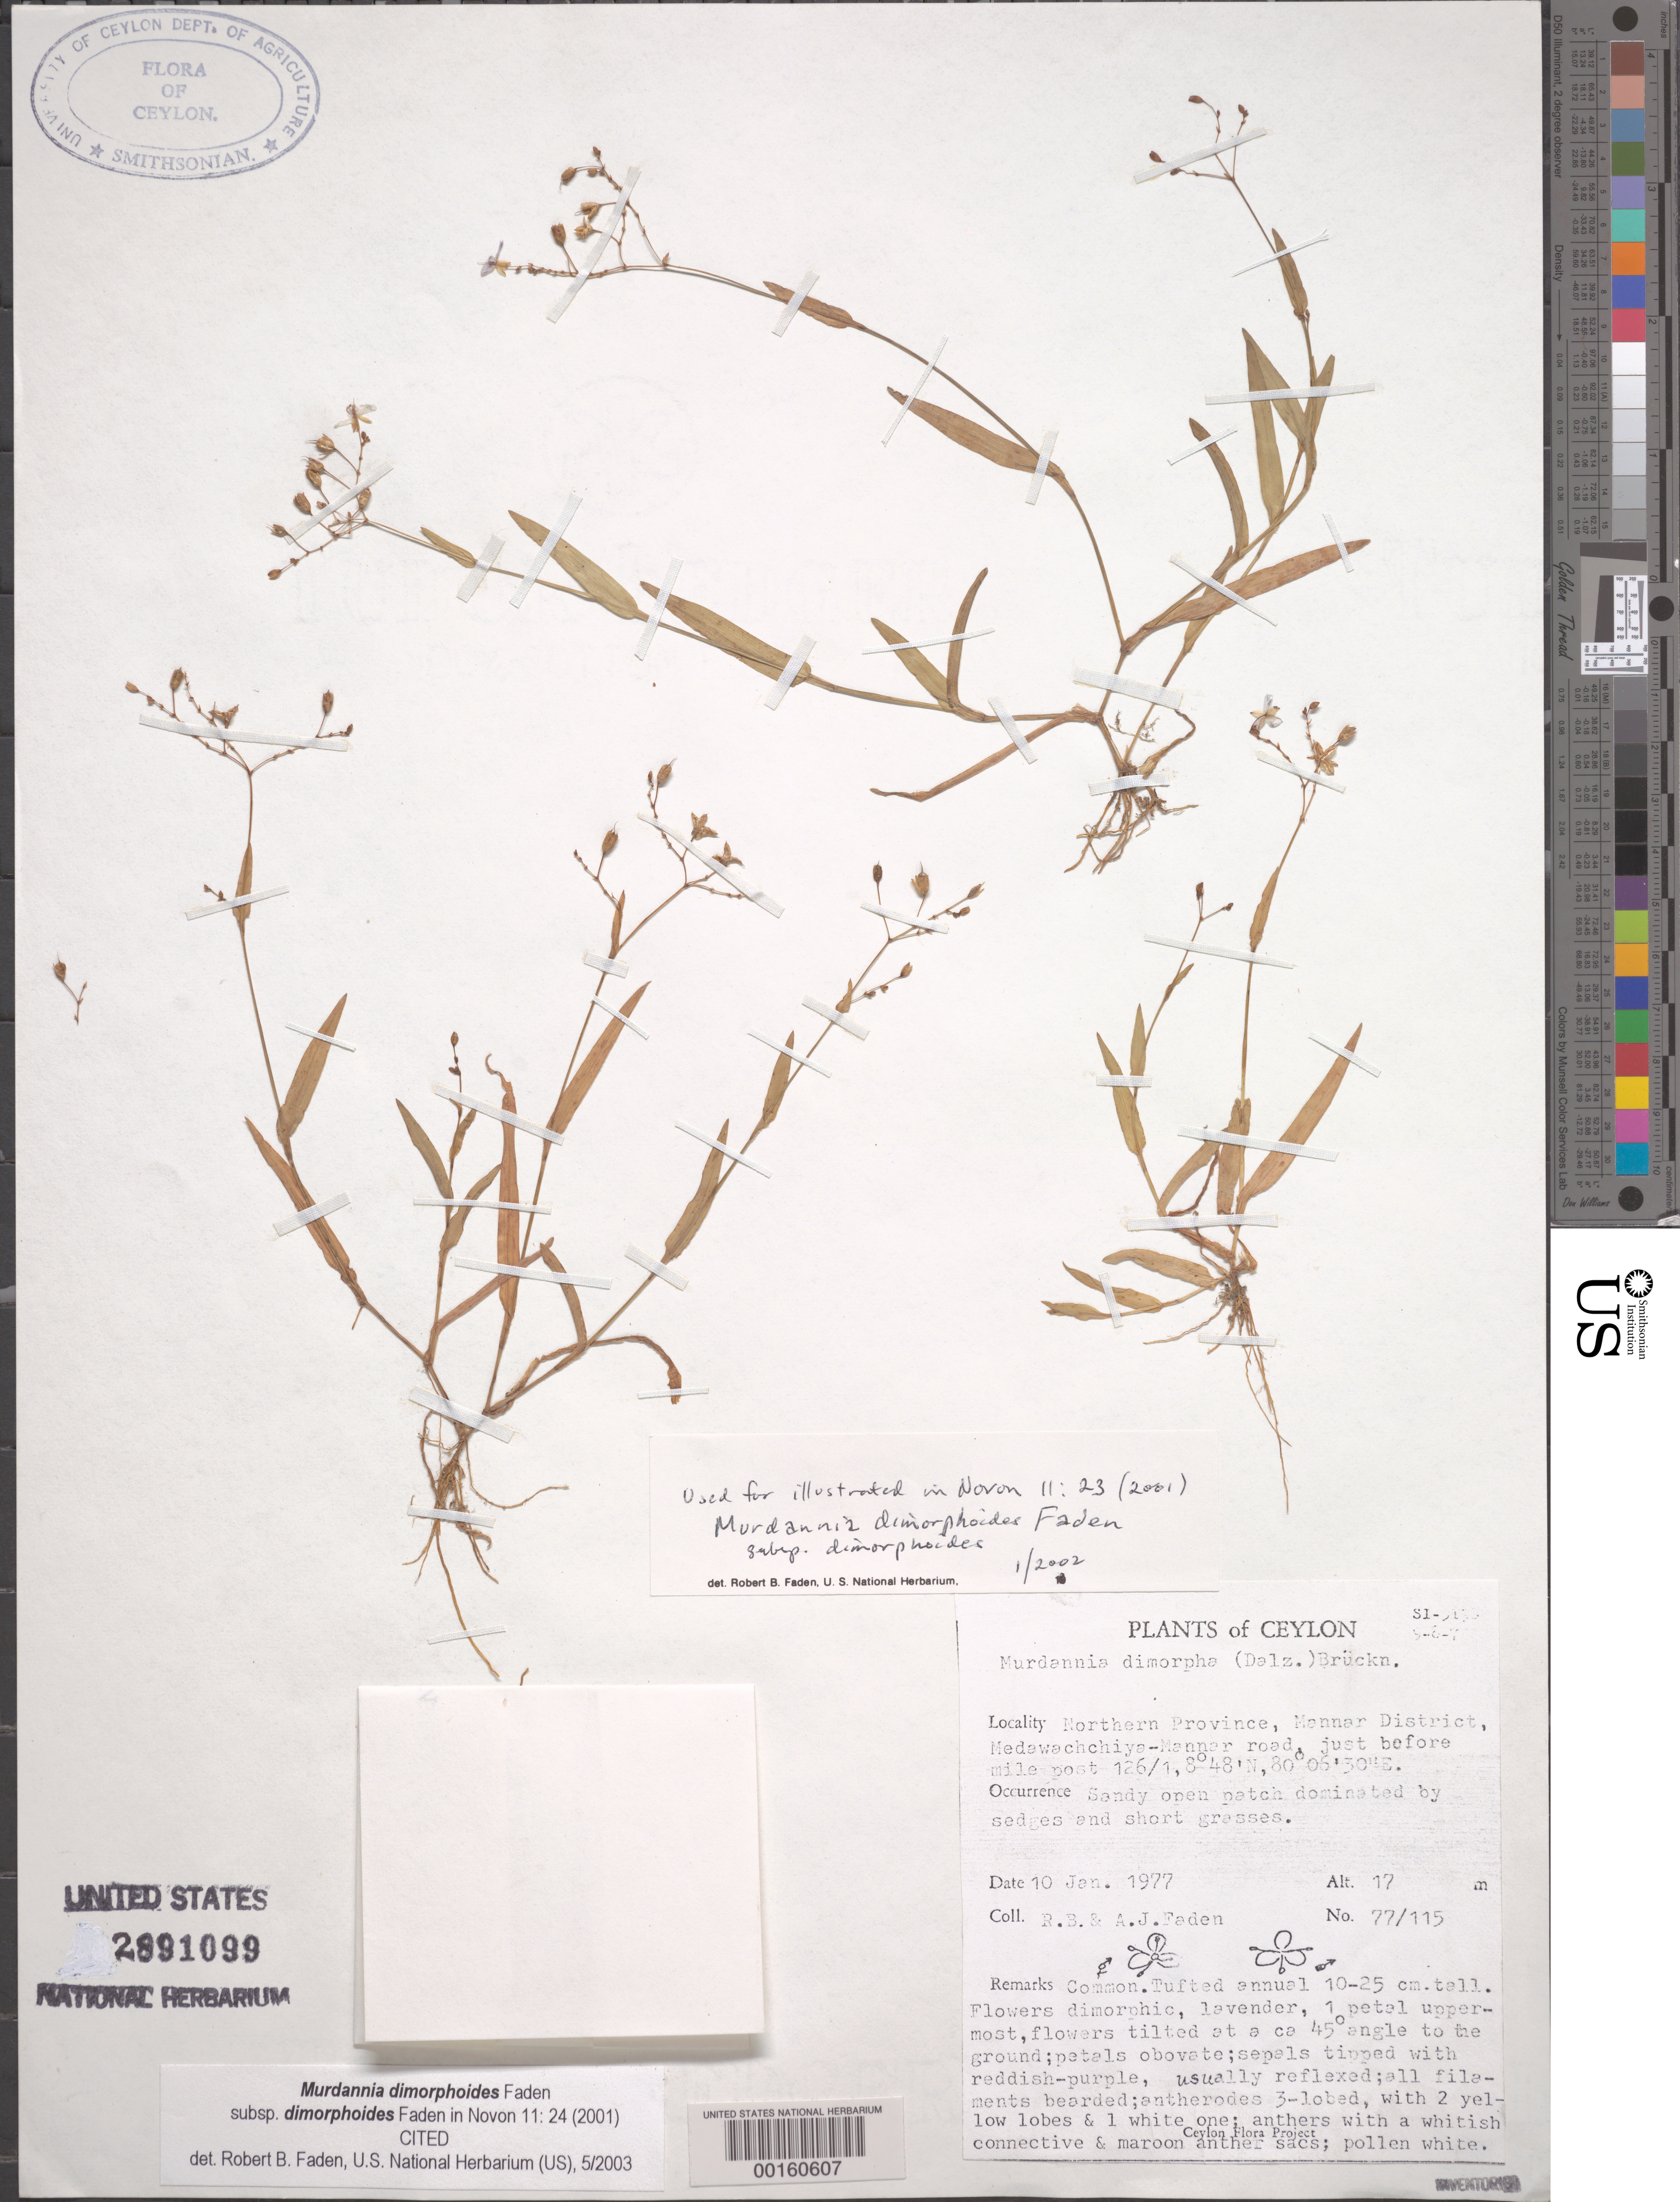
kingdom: Plantae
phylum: Tracheophyta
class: Liliopsida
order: Commelinales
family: Commelinaceae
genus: Murdannia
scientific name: Murdannia dimorphoides subsp. dimorphoides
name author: Faden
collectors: R. B. Faden & A. J. Faden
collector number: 77/115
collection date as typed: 10 Jan 1977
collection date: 1977-01-10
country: Sri Lanka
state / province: Northern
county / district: Mannar Dist.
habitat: Sandy, open patch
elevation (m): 17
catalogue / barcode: US 2891099